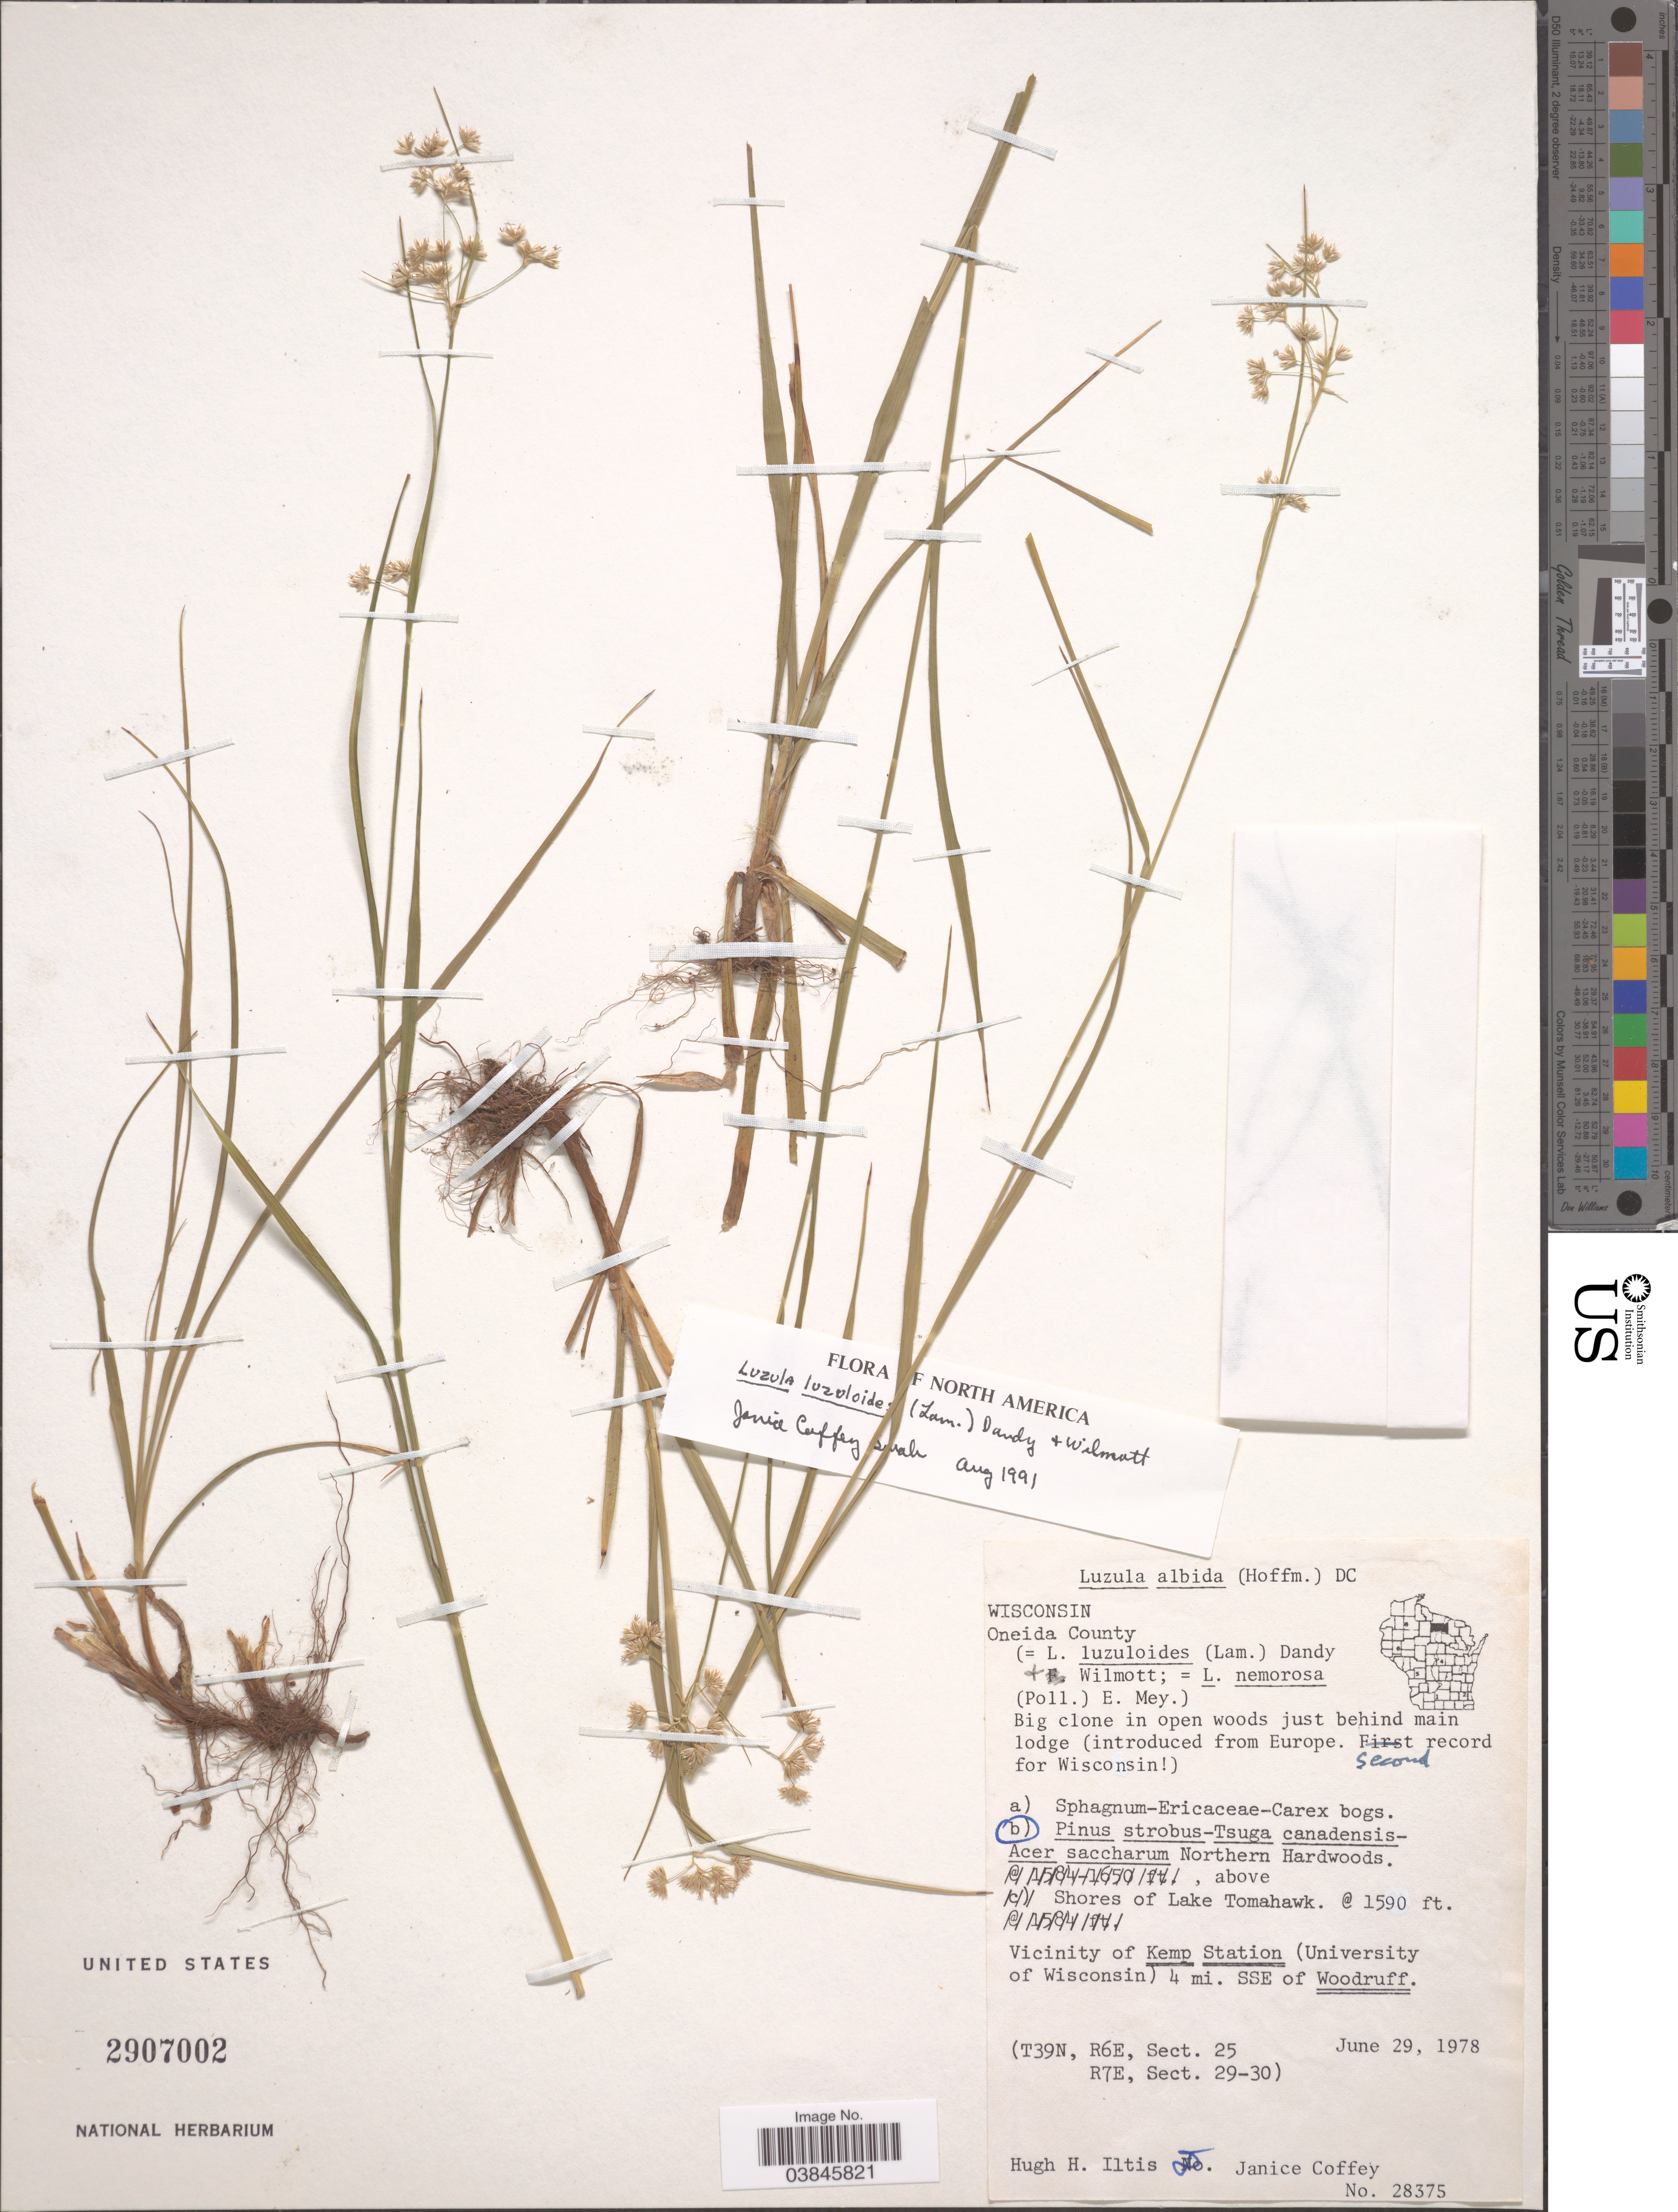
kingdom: Plantae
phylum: Tracheophyta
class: Liliopsida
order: Poales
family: Juncaceae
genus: Luzula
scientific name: Luzula luzuloides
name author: (Lam.) Dandy & Wilmott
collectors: H. Iltis & J. Coffey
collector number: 28375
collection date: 1978-06-29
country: United States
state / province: Wisconsin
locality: Oneida County. Just behind main lodge. Northern Hardwoods above Shores of Lake Tomahawk. Vicinity of Kemp Station (University of Wisconsin) 4 mi. SSE of Woodruff. (T39N, R6E, Sect. 25. R7E, Sect. 29-30).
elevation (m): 485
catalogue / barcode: US 2907002